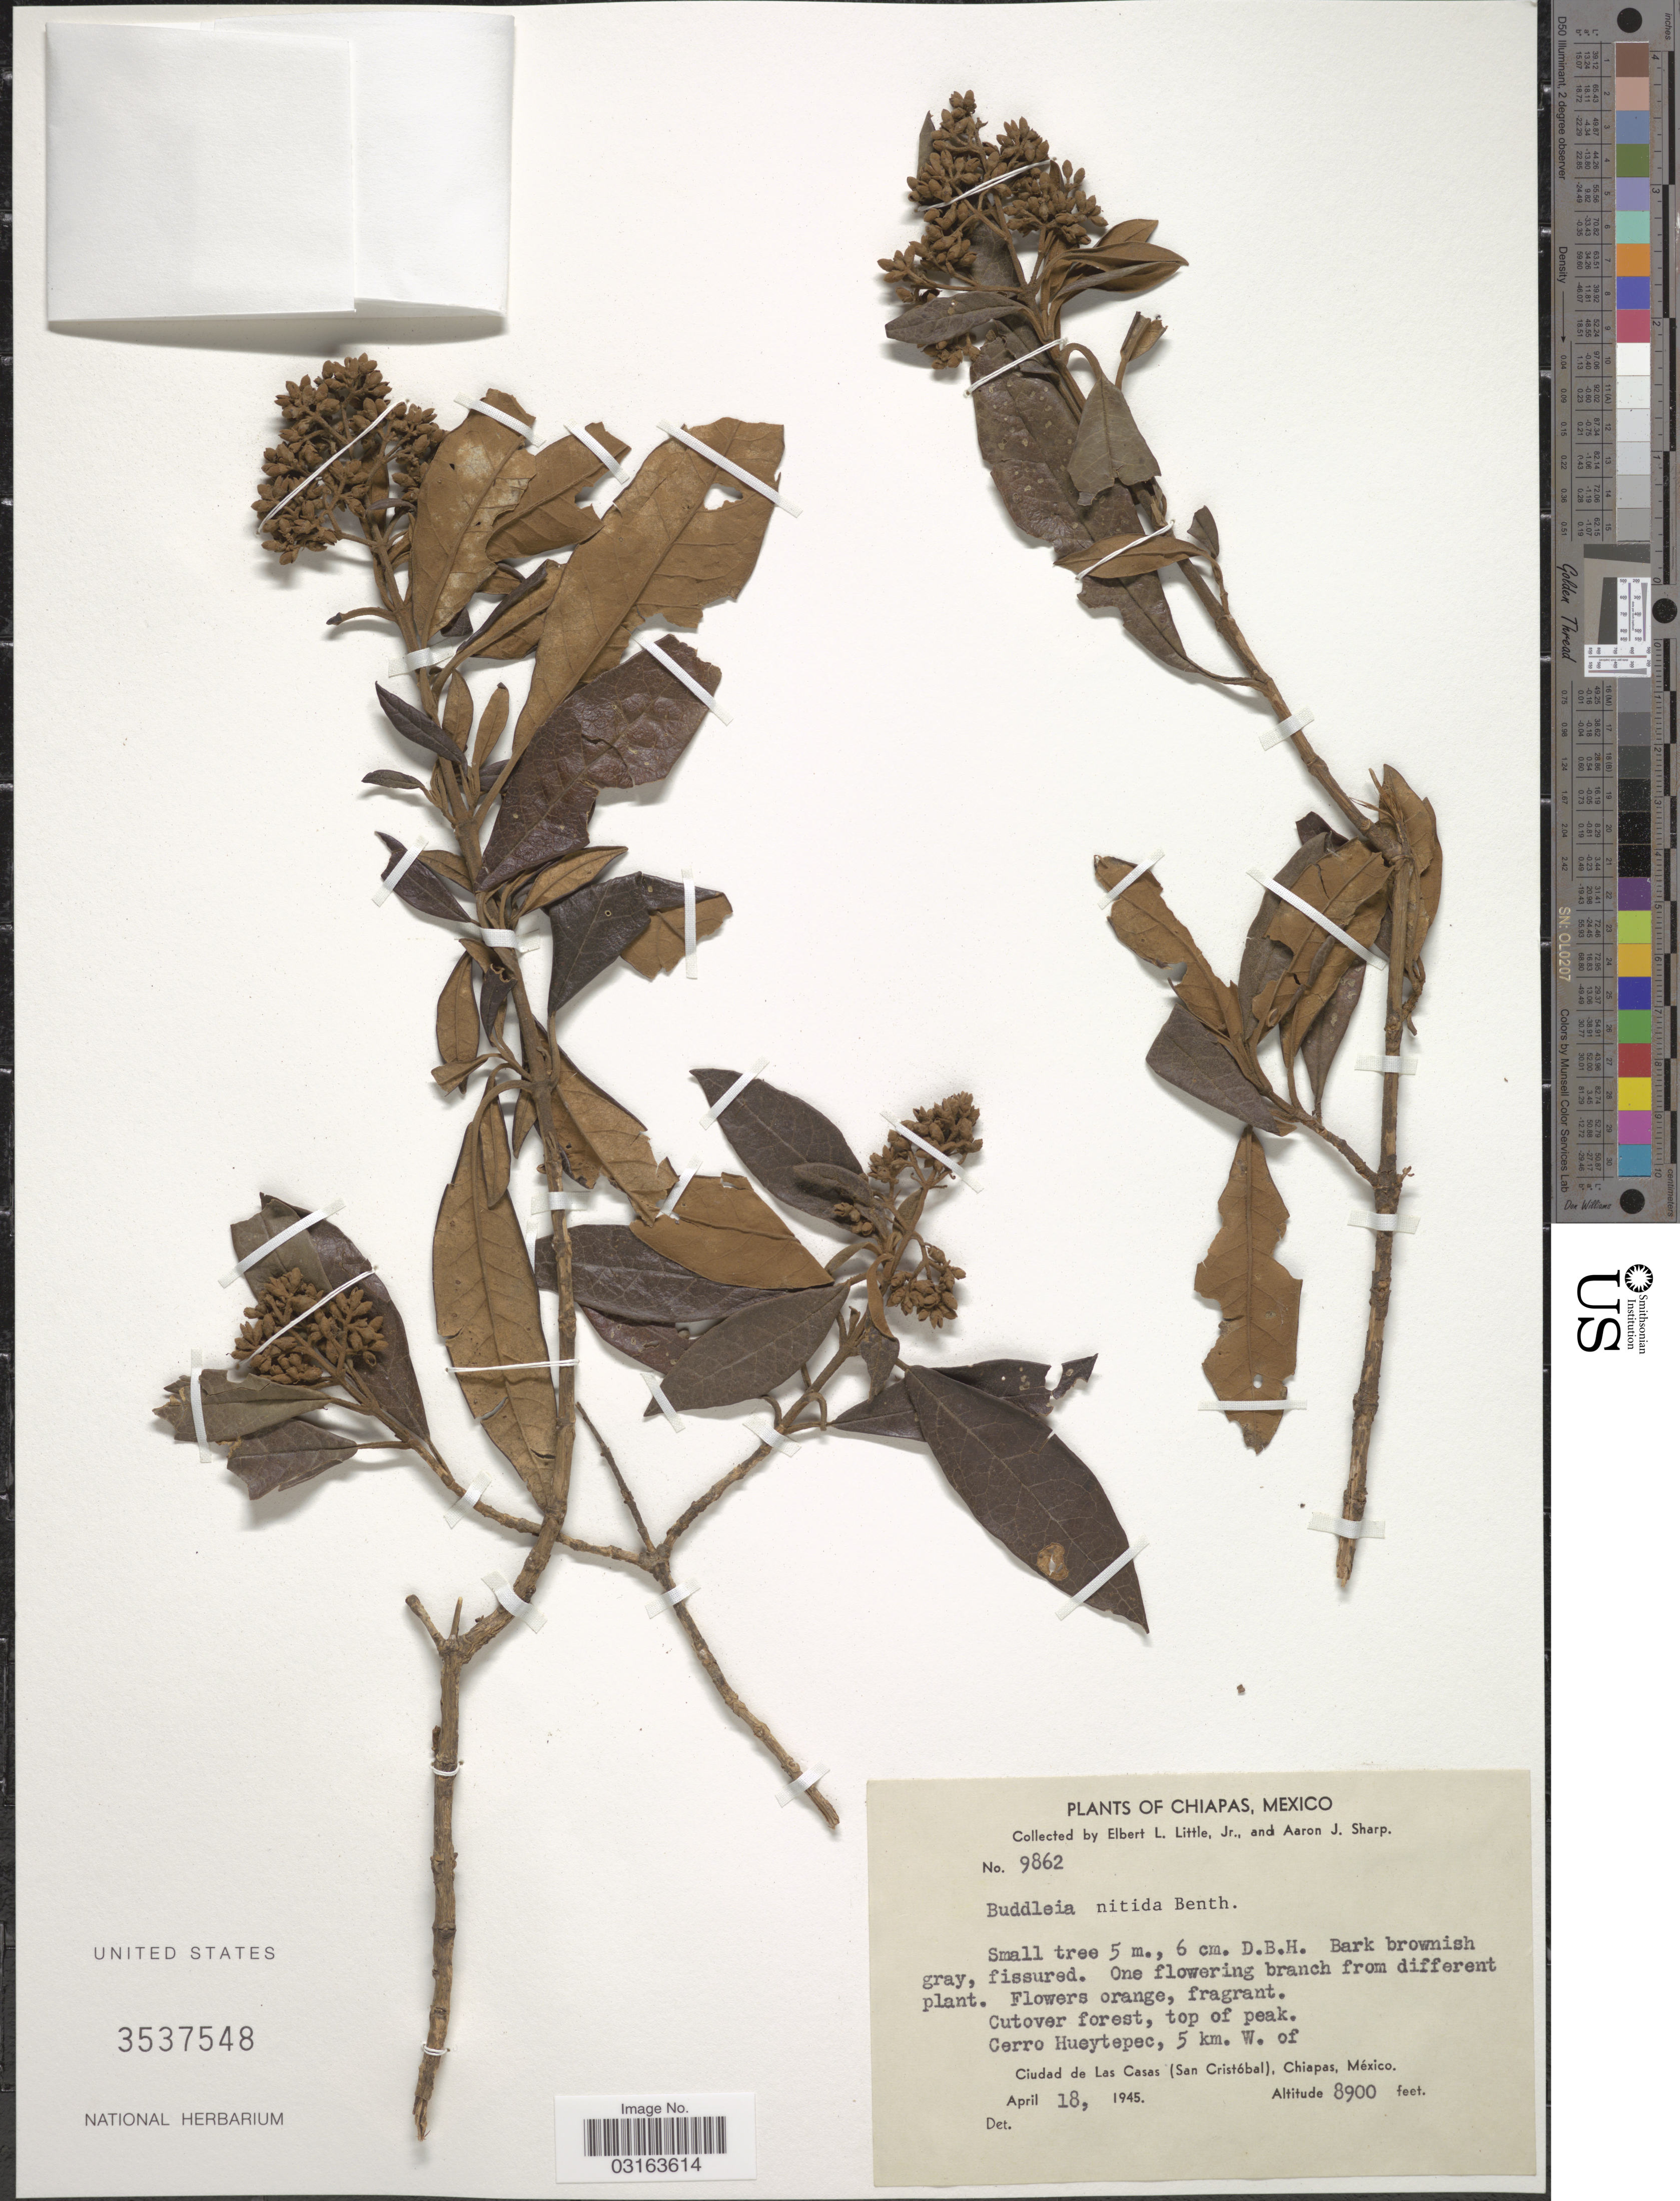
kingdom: Plantae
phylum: Tracheophyta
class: Magnoliopsida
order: Lamiales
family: Scrophulariaceae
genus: Buddleja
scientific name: Buddleja nitida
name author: Benth.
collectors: E. L. Little & Mrs A. J. Sharp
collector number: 9862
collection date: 1945-04-18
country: Mexico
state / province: Chiapas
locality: Cerro Hueytepec, 5 km. W. of Ciudad de Las Casas (San Cristóbal).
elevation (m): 2713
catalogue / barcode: US 3537548